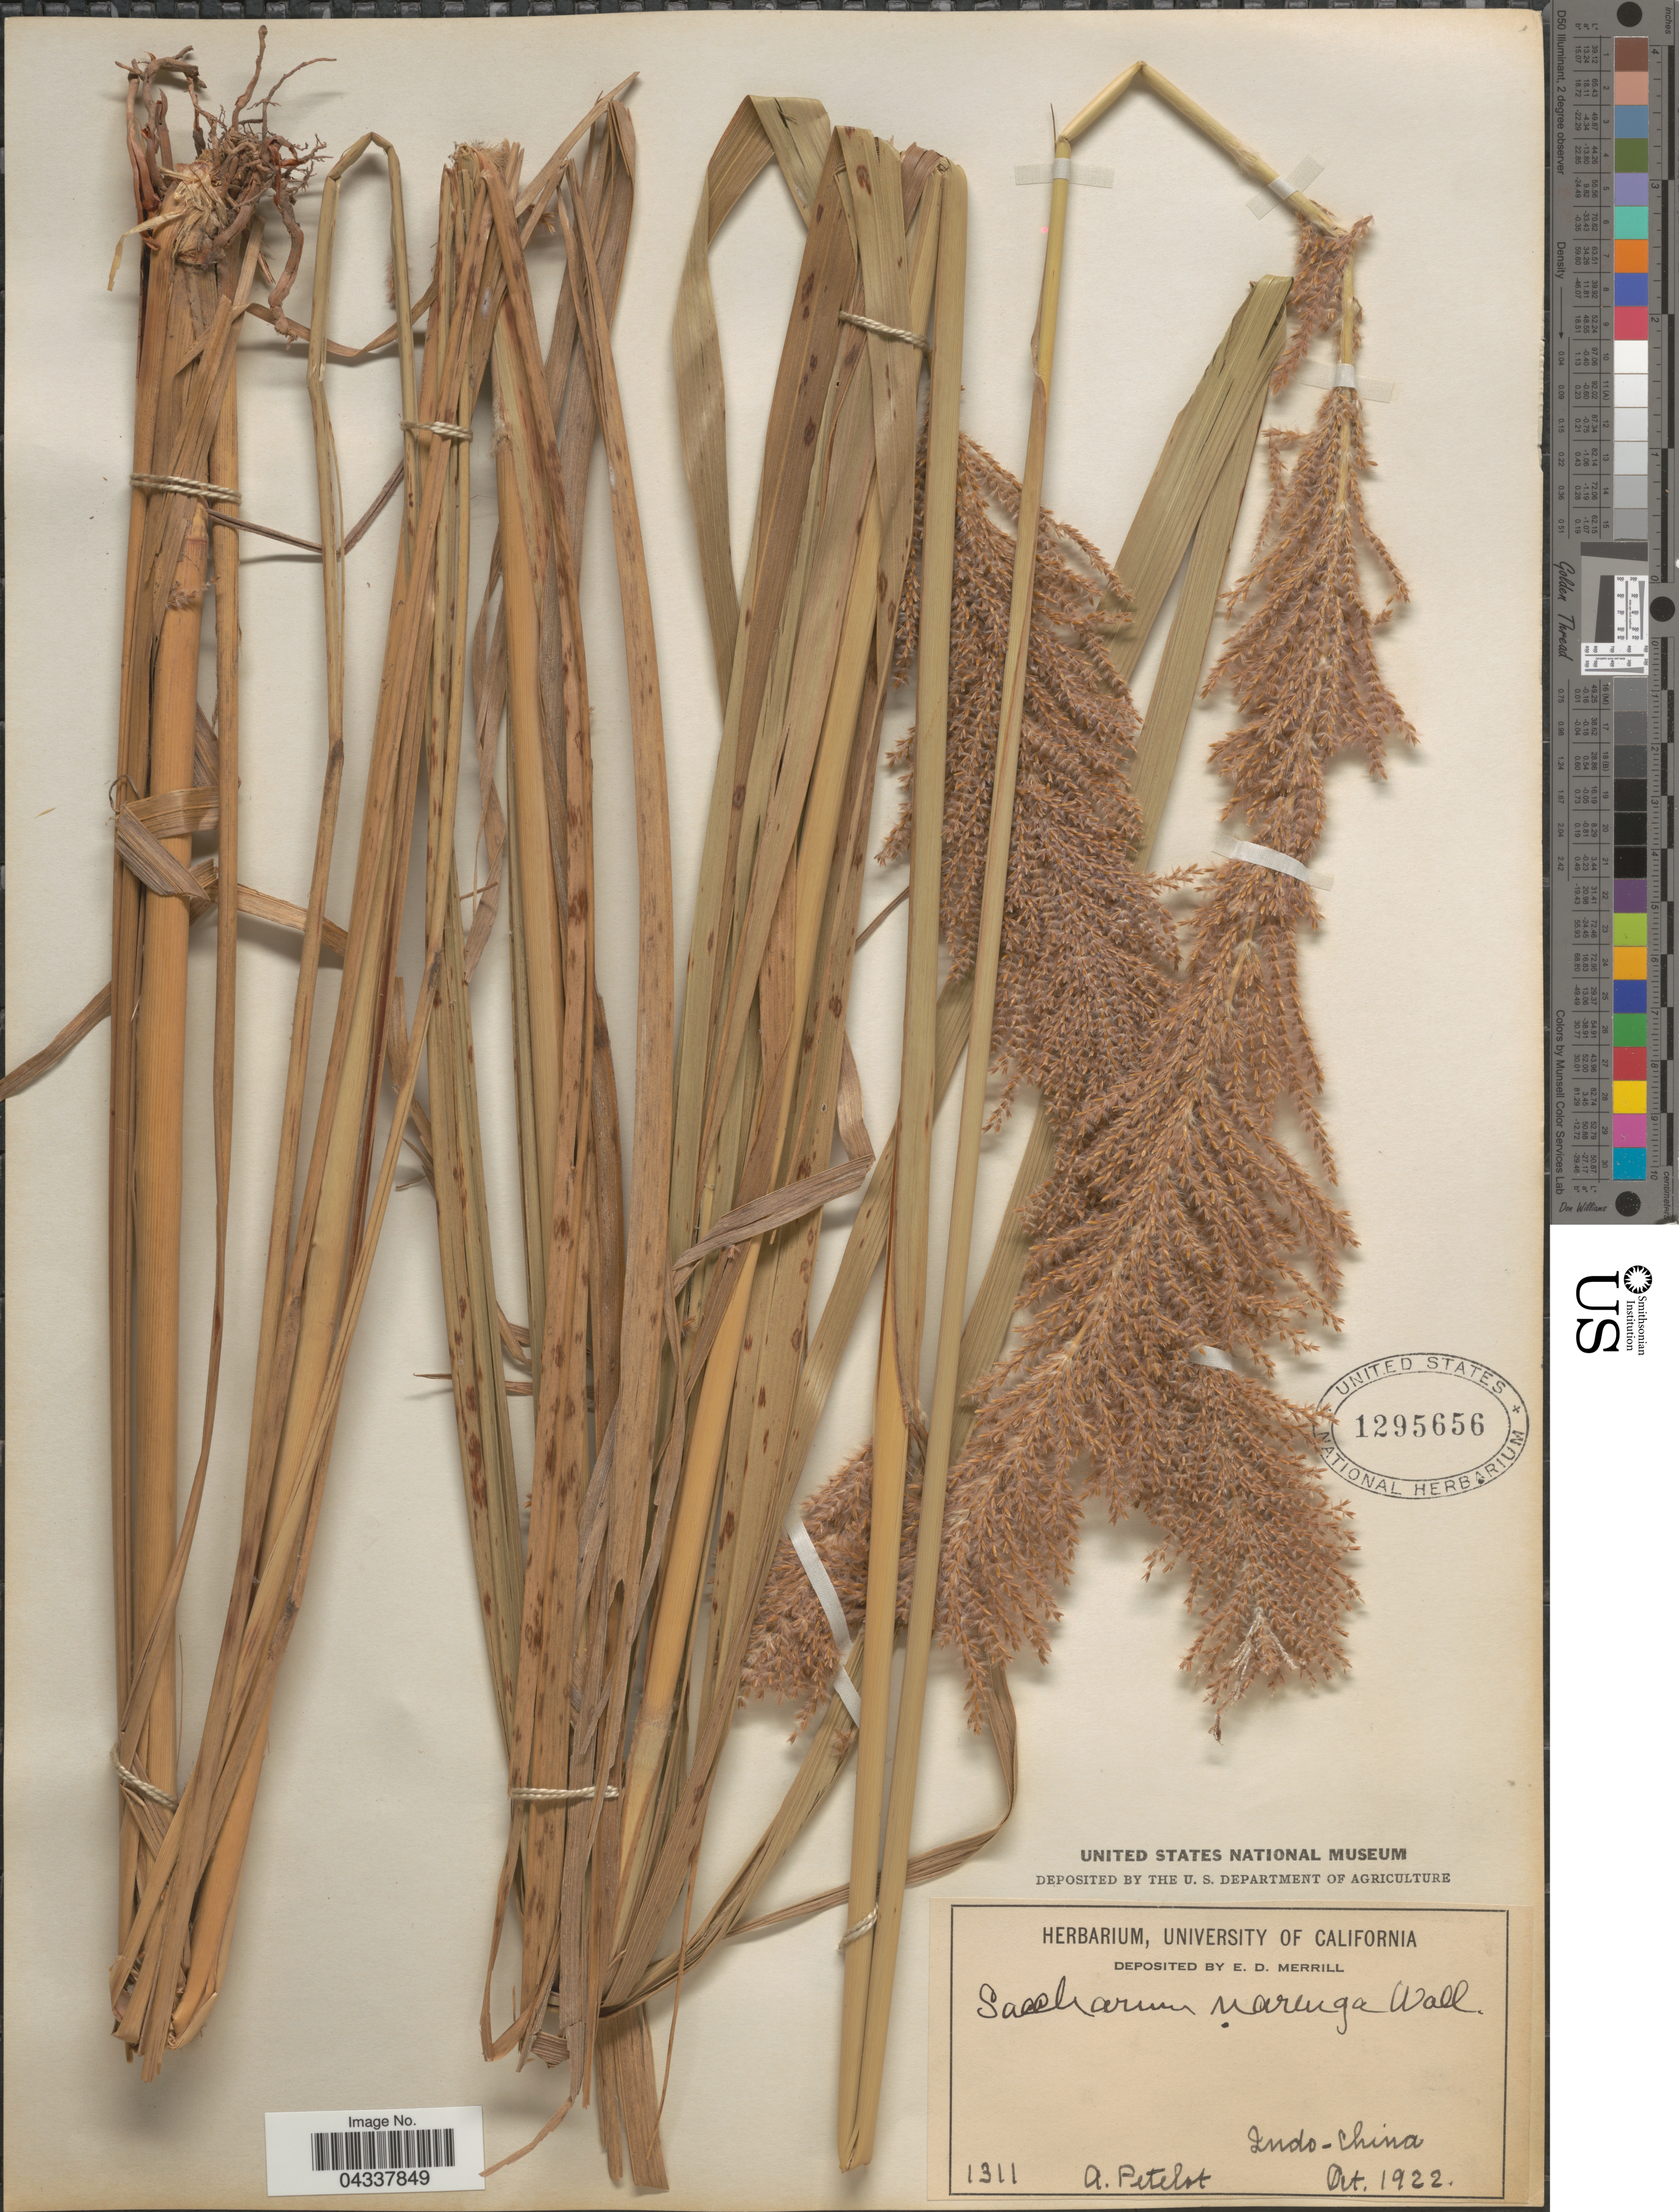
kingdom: Plantae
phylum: Tracheophyta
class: Liliopsida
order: Poales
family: Poaceae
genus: Narenga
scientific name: Narenga porphyrocoma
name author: (Hance) Bor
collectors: A. Petelot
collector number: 1311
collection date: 1922-10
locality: Indo-China.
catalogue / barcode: US 1295656